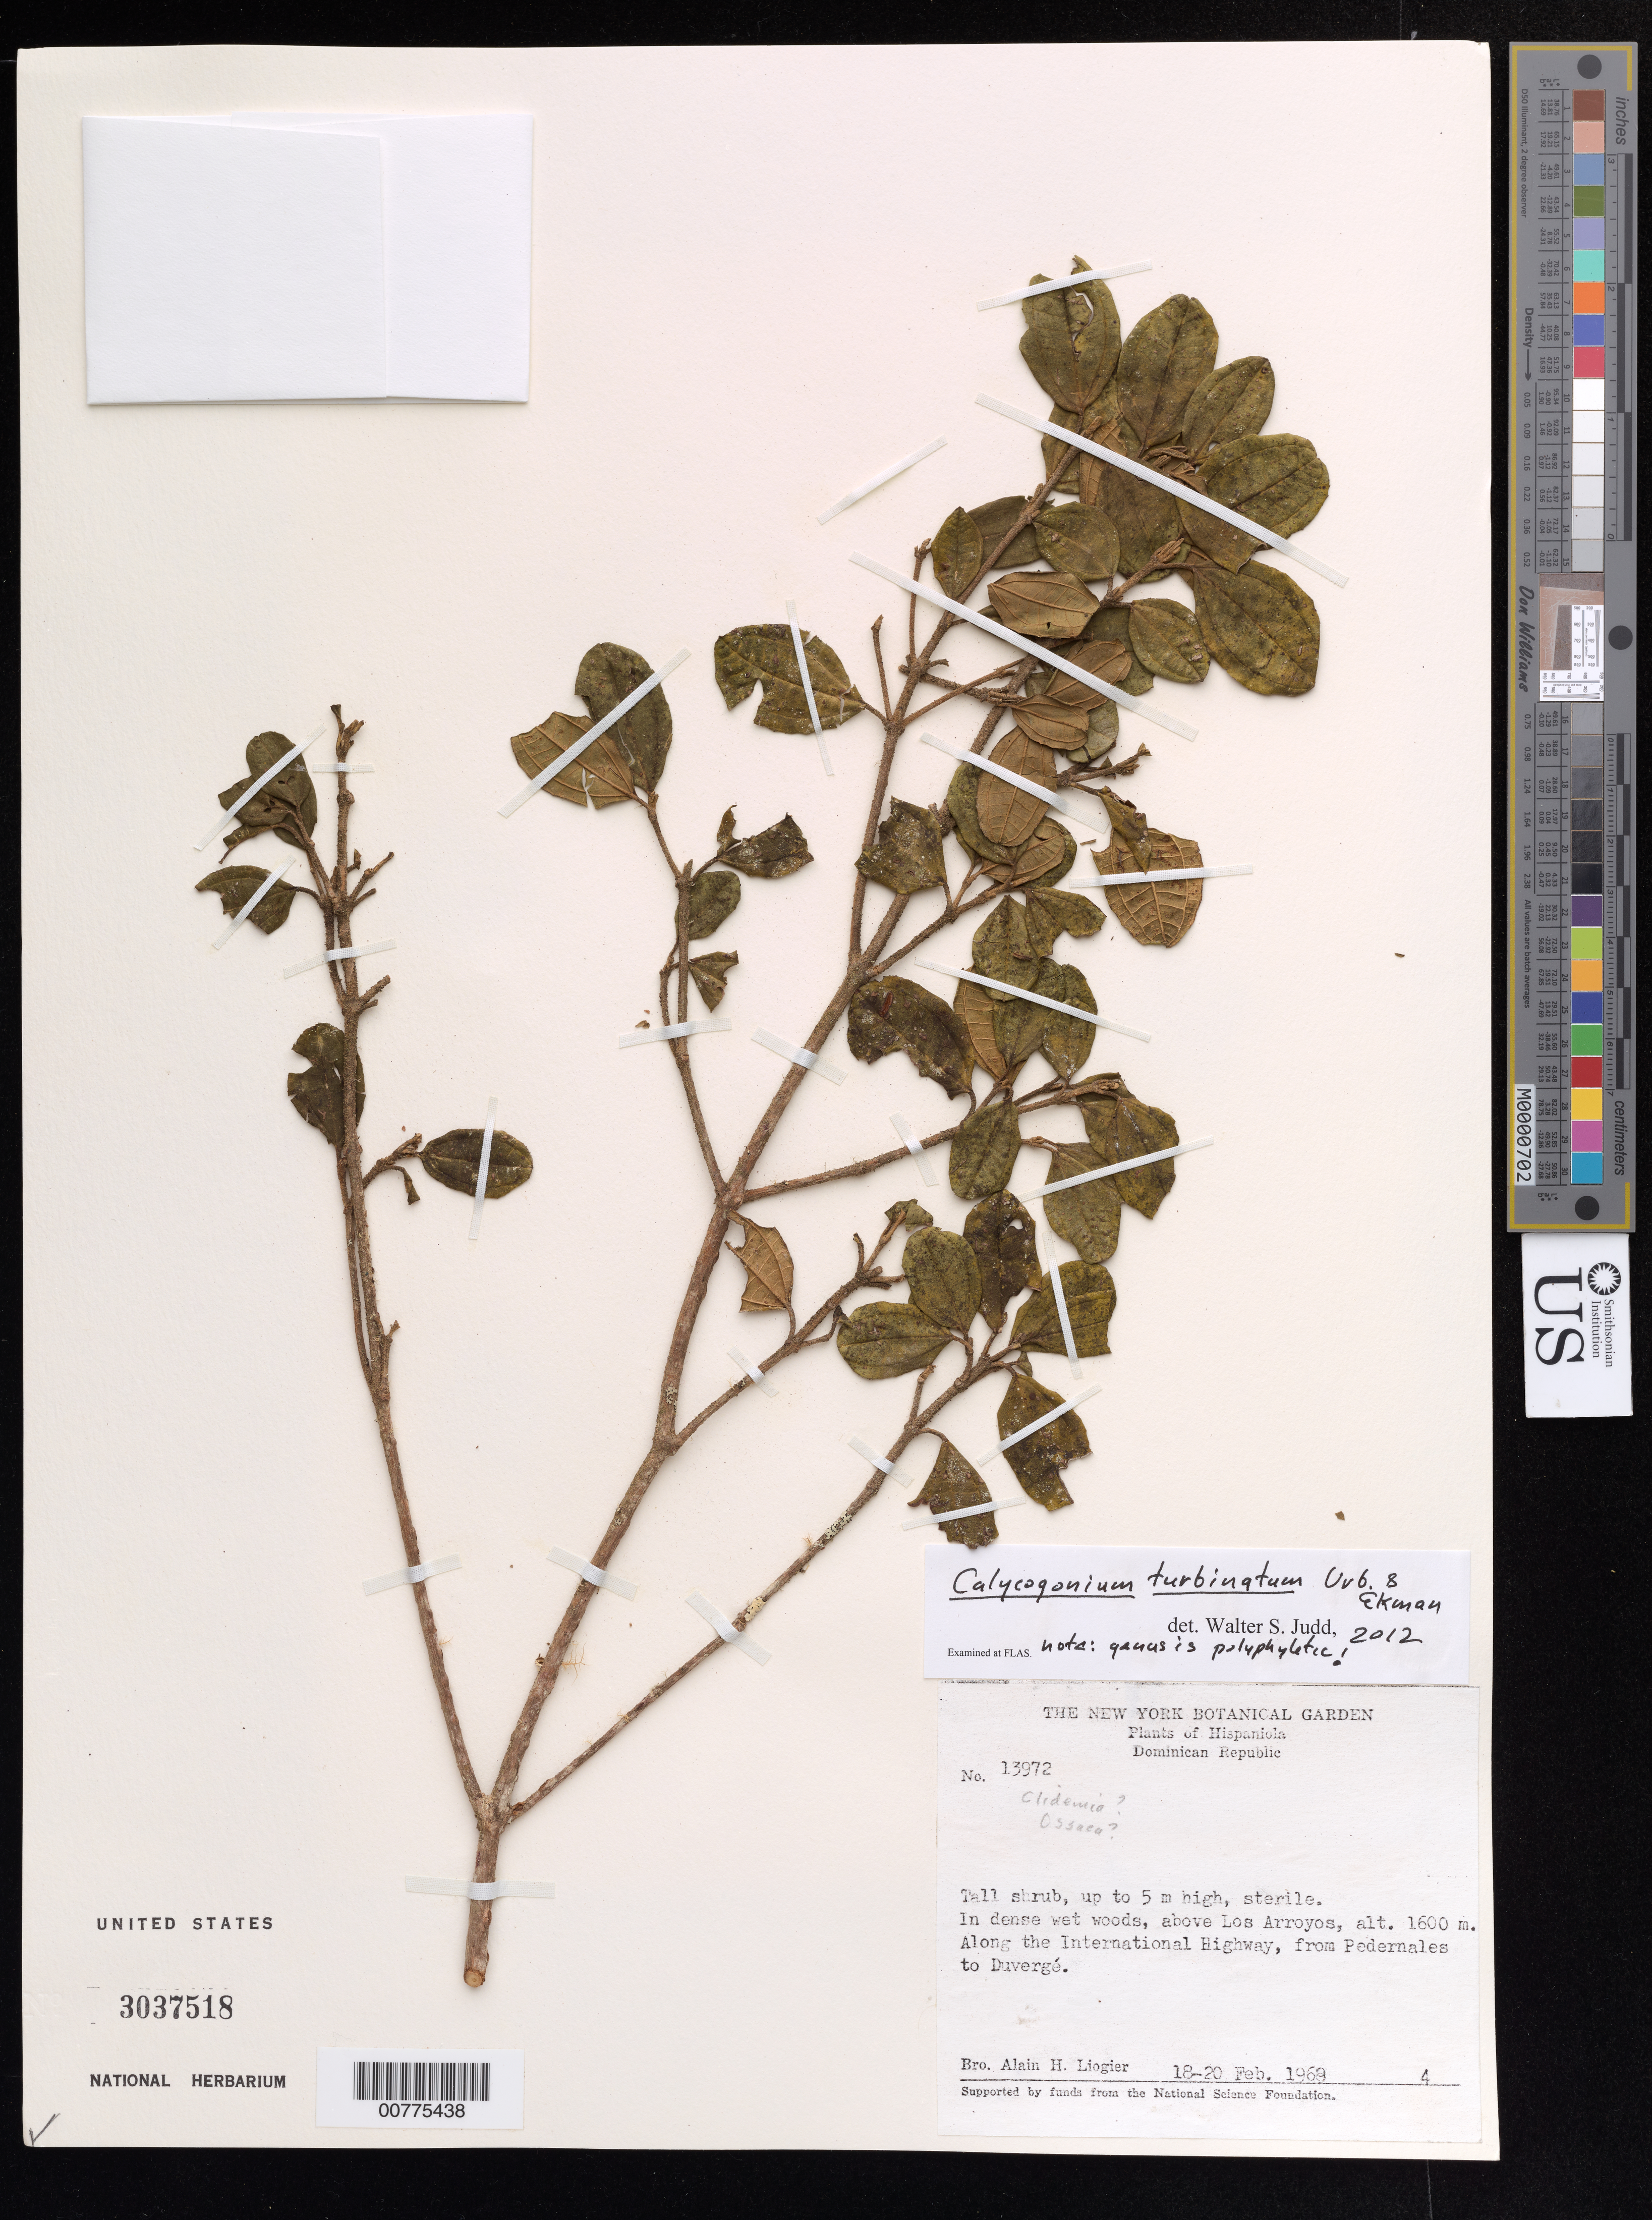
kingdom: Plantae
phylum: Tracheophyta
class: Magnoliopsida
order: Myrtales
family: Melastomataceae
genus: Calycogonium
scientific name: Calycogonium turbinatum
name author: Urb. & Ekman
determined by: Judd, Walter S.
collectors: A. H. Liogier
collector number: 13972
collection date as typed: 18 Feb 1969 to 20 Feb 1969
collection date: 1969-02-18/1969-02-20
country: Dominican Republic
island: Hispaniola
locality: From Pedernales to Duvergé, along the International Highway, above Los Arroyos.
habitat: In dense wet woods.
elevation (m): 1600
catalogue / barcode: US 3037518